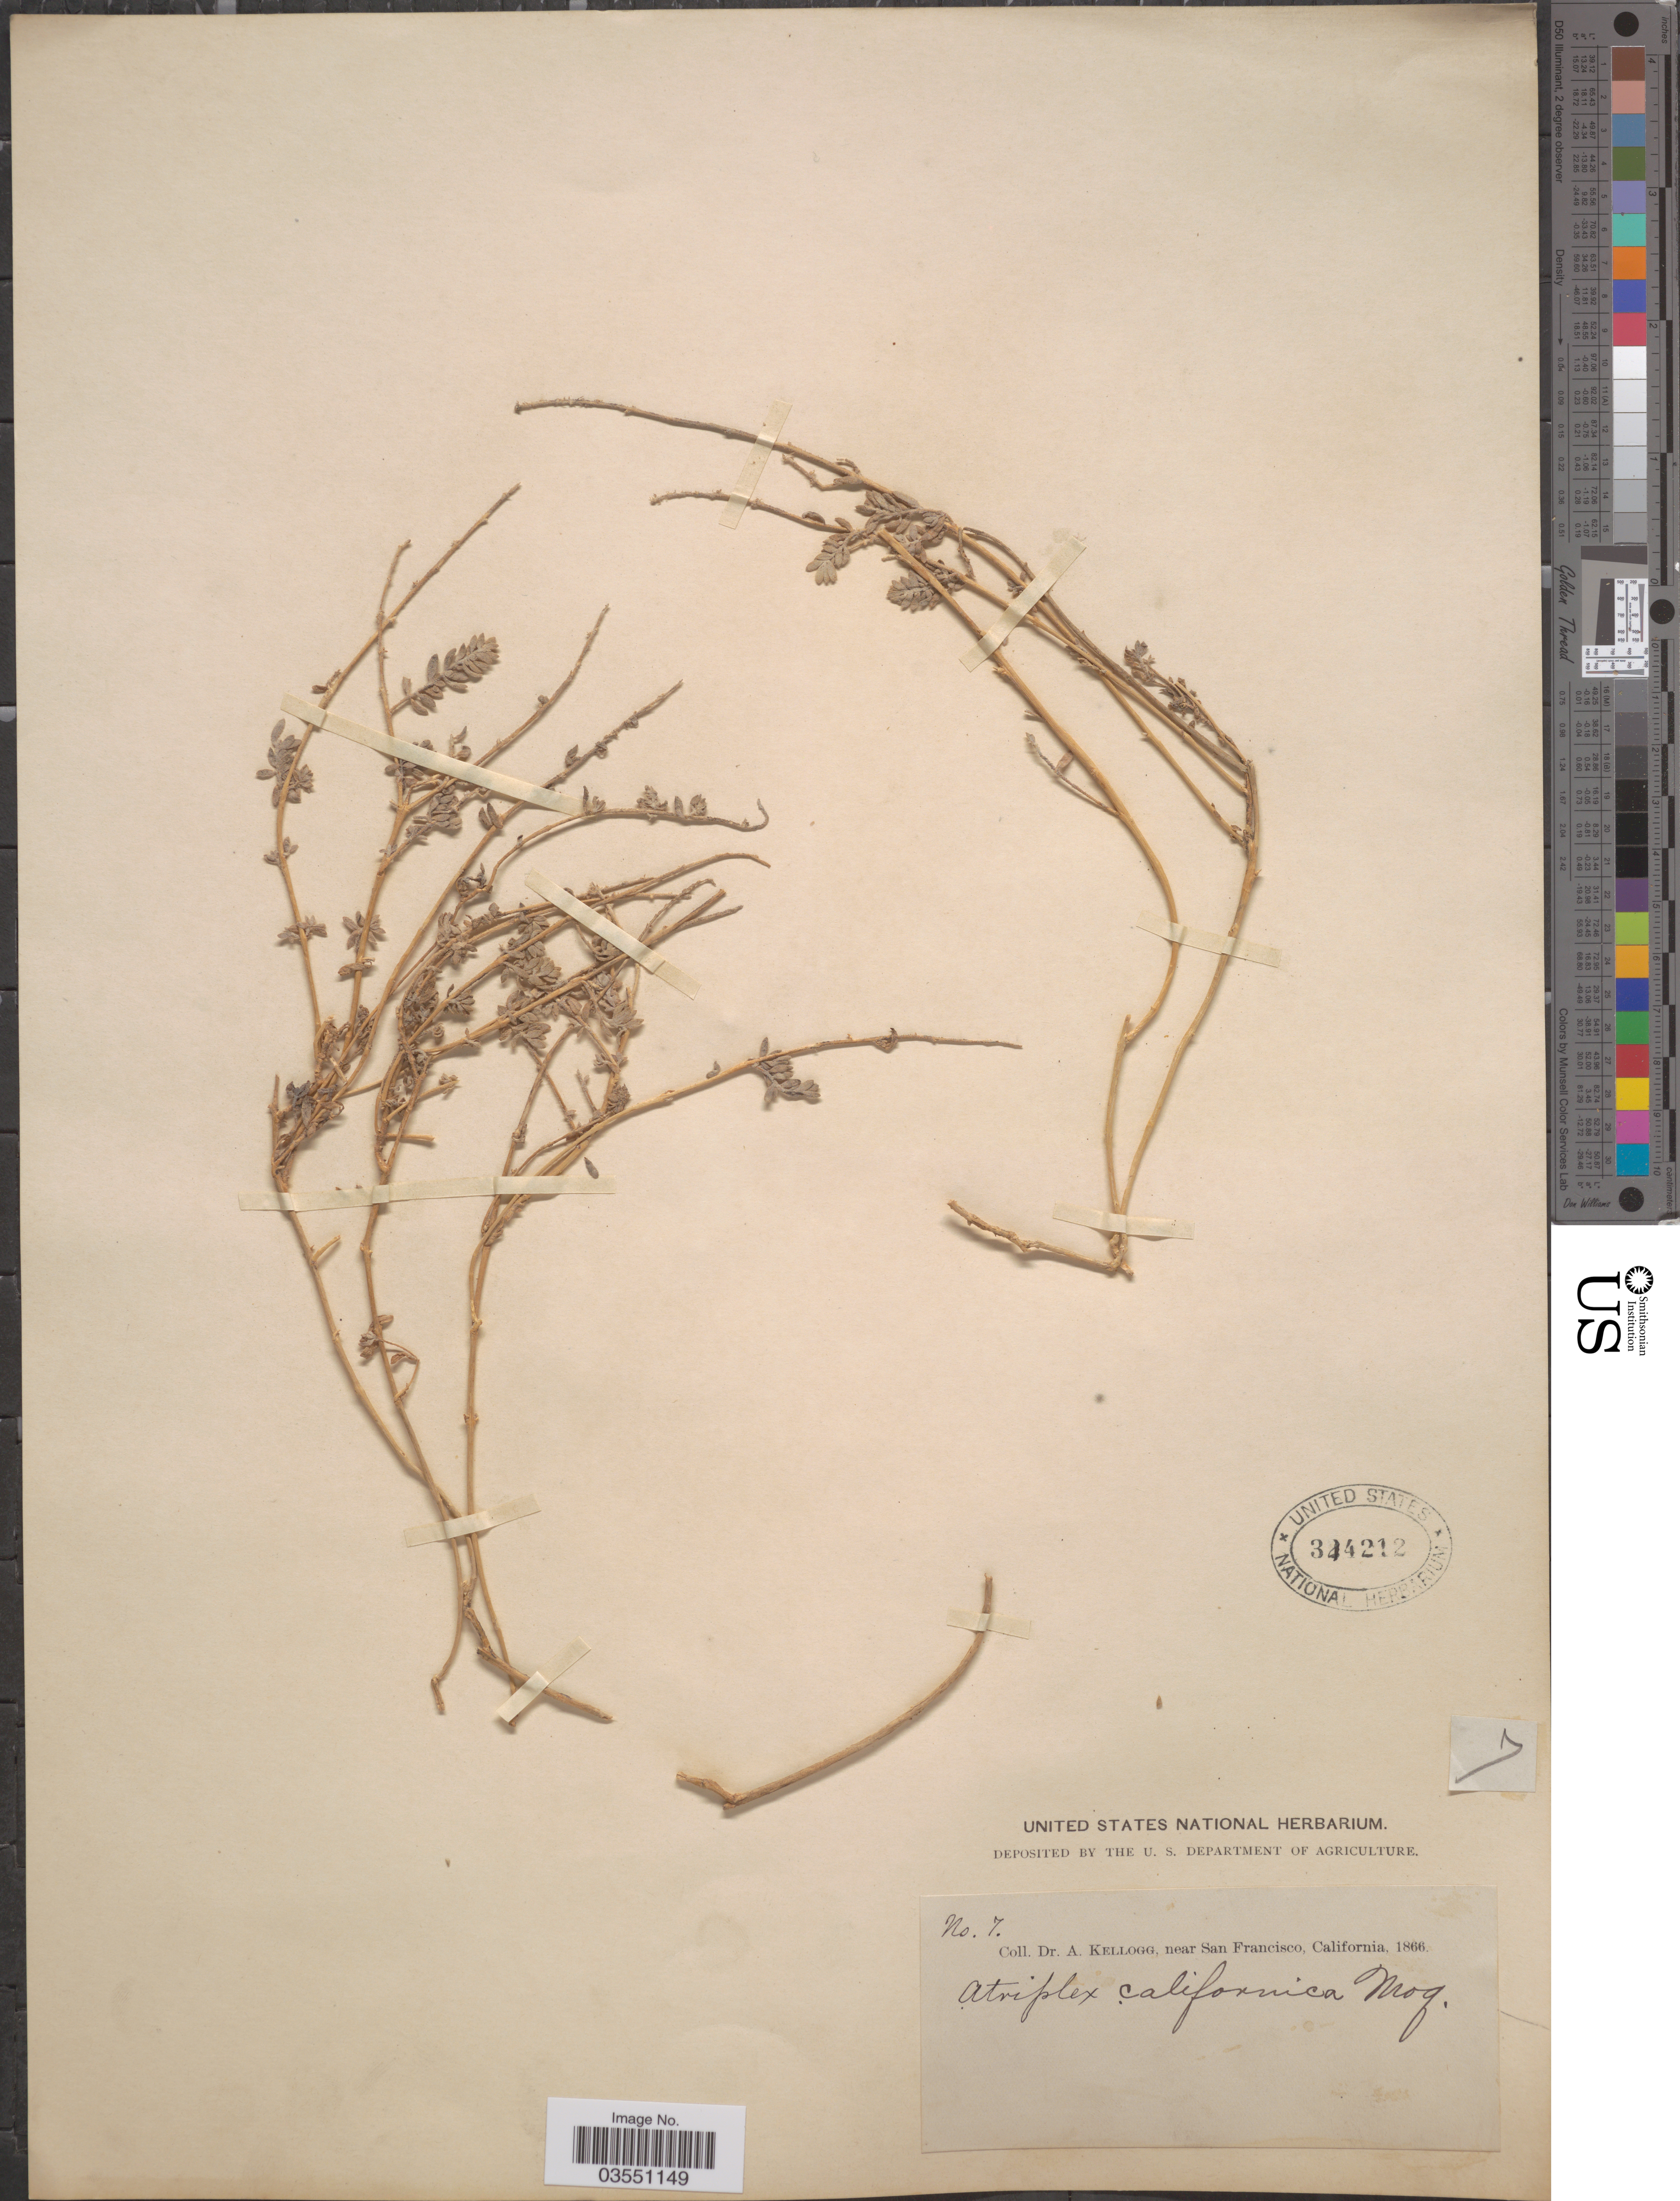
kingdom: Plantae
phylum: Tracheophyta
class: Magnoliopsida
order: Caryophyllales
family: Amaranthaceae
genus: Extriplex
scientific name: Extriplex californica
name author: (Moq.) E.H. Zacharias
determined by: Strong, Mark T., (BOT), Smithsonian Institution - National Museum of Natural History (UNITED STATES)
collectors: A. Kellogg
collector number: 7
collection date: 1866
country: United States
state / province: California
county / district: San Francisco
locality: Near San Francisco.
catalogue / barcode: US 344212